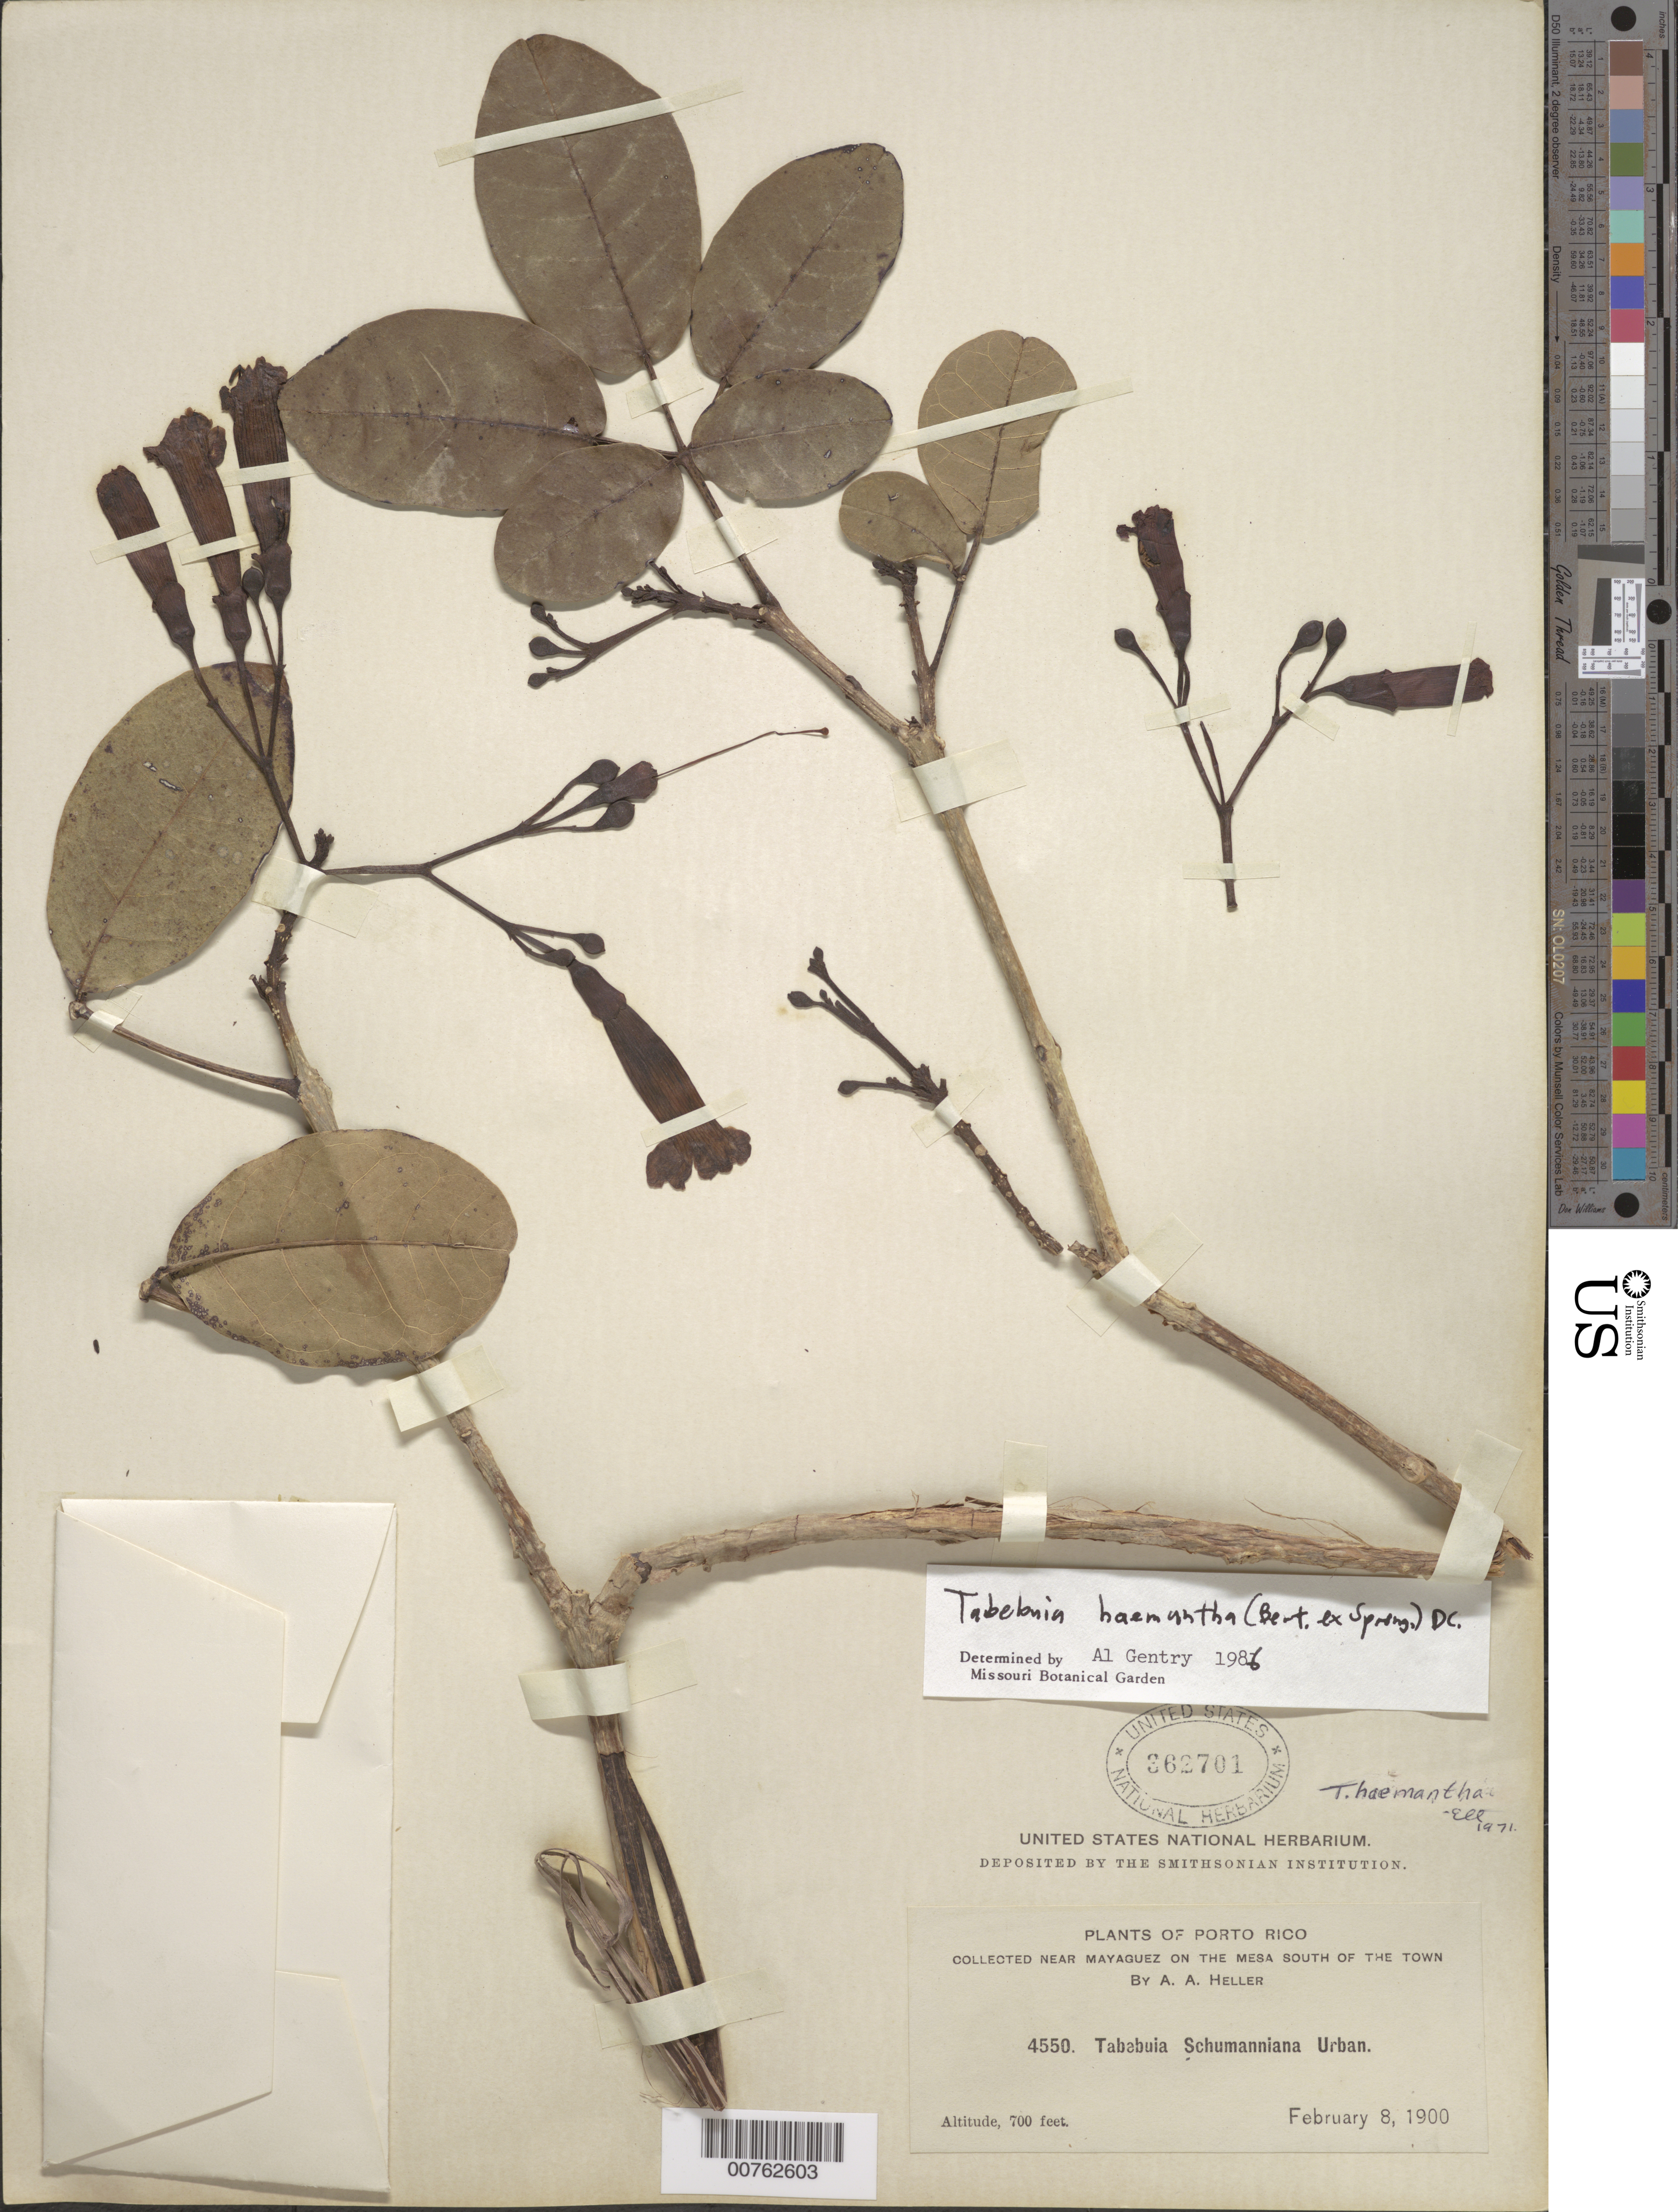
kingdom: Plantae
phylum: Tracheophyta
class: Magnoliopsida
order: Lamiales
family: Bignoniaceae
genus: Tabebuia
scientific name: Tabebuia haemantha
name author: (Bertero ex Spreng.) DC.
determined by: Gentry, A. H.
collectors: A. A. Heller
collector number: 4550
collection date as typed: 08 Feb 1900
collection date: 1900-02-08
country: Puerto Rico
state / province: Mayagüez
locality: Near Mayaguez on the Mesa south of the town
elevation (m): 213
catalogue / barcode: US 362701